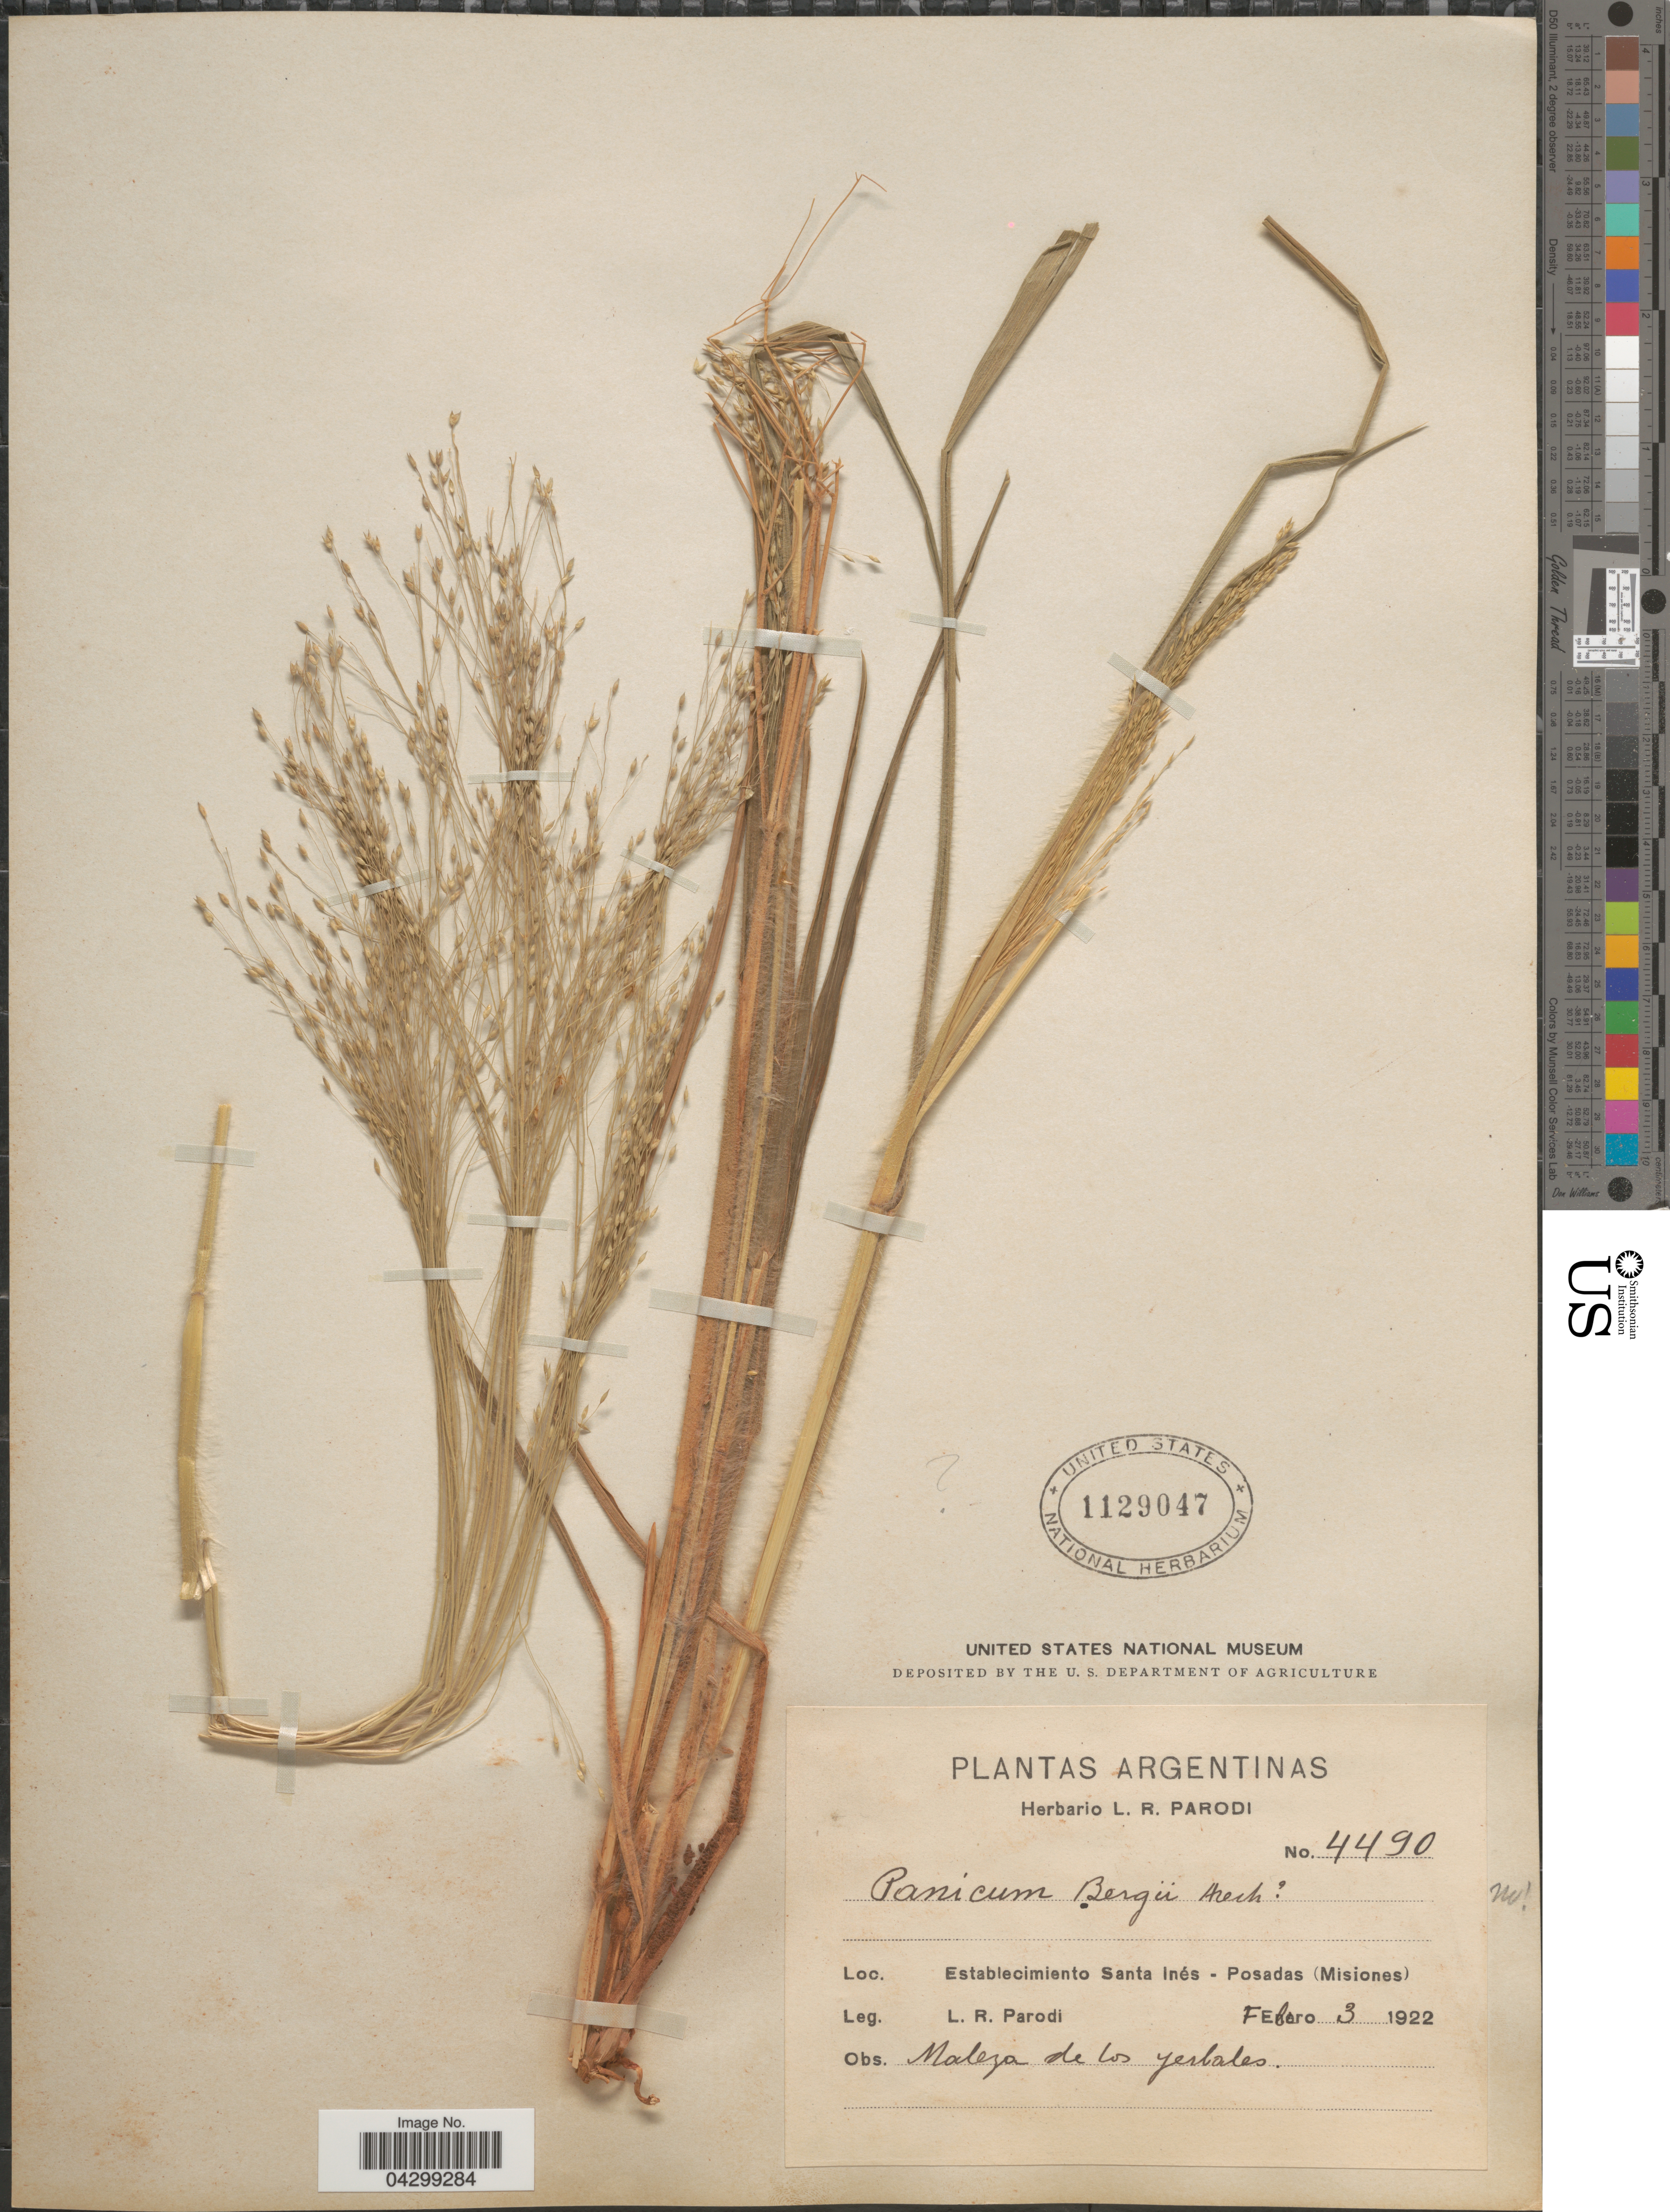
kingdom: Plantae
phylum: Tracheophyta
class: Liliopsida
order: Poales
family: Poaceae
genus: Panicum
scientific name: Panicum bergii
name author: Arechav.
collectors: L. R. Parodi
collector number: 4490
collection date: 1922-02-03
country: Argentina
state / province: Misiones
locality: Establecimiento Santa Inés-Posadas.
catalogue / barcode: US 1129047